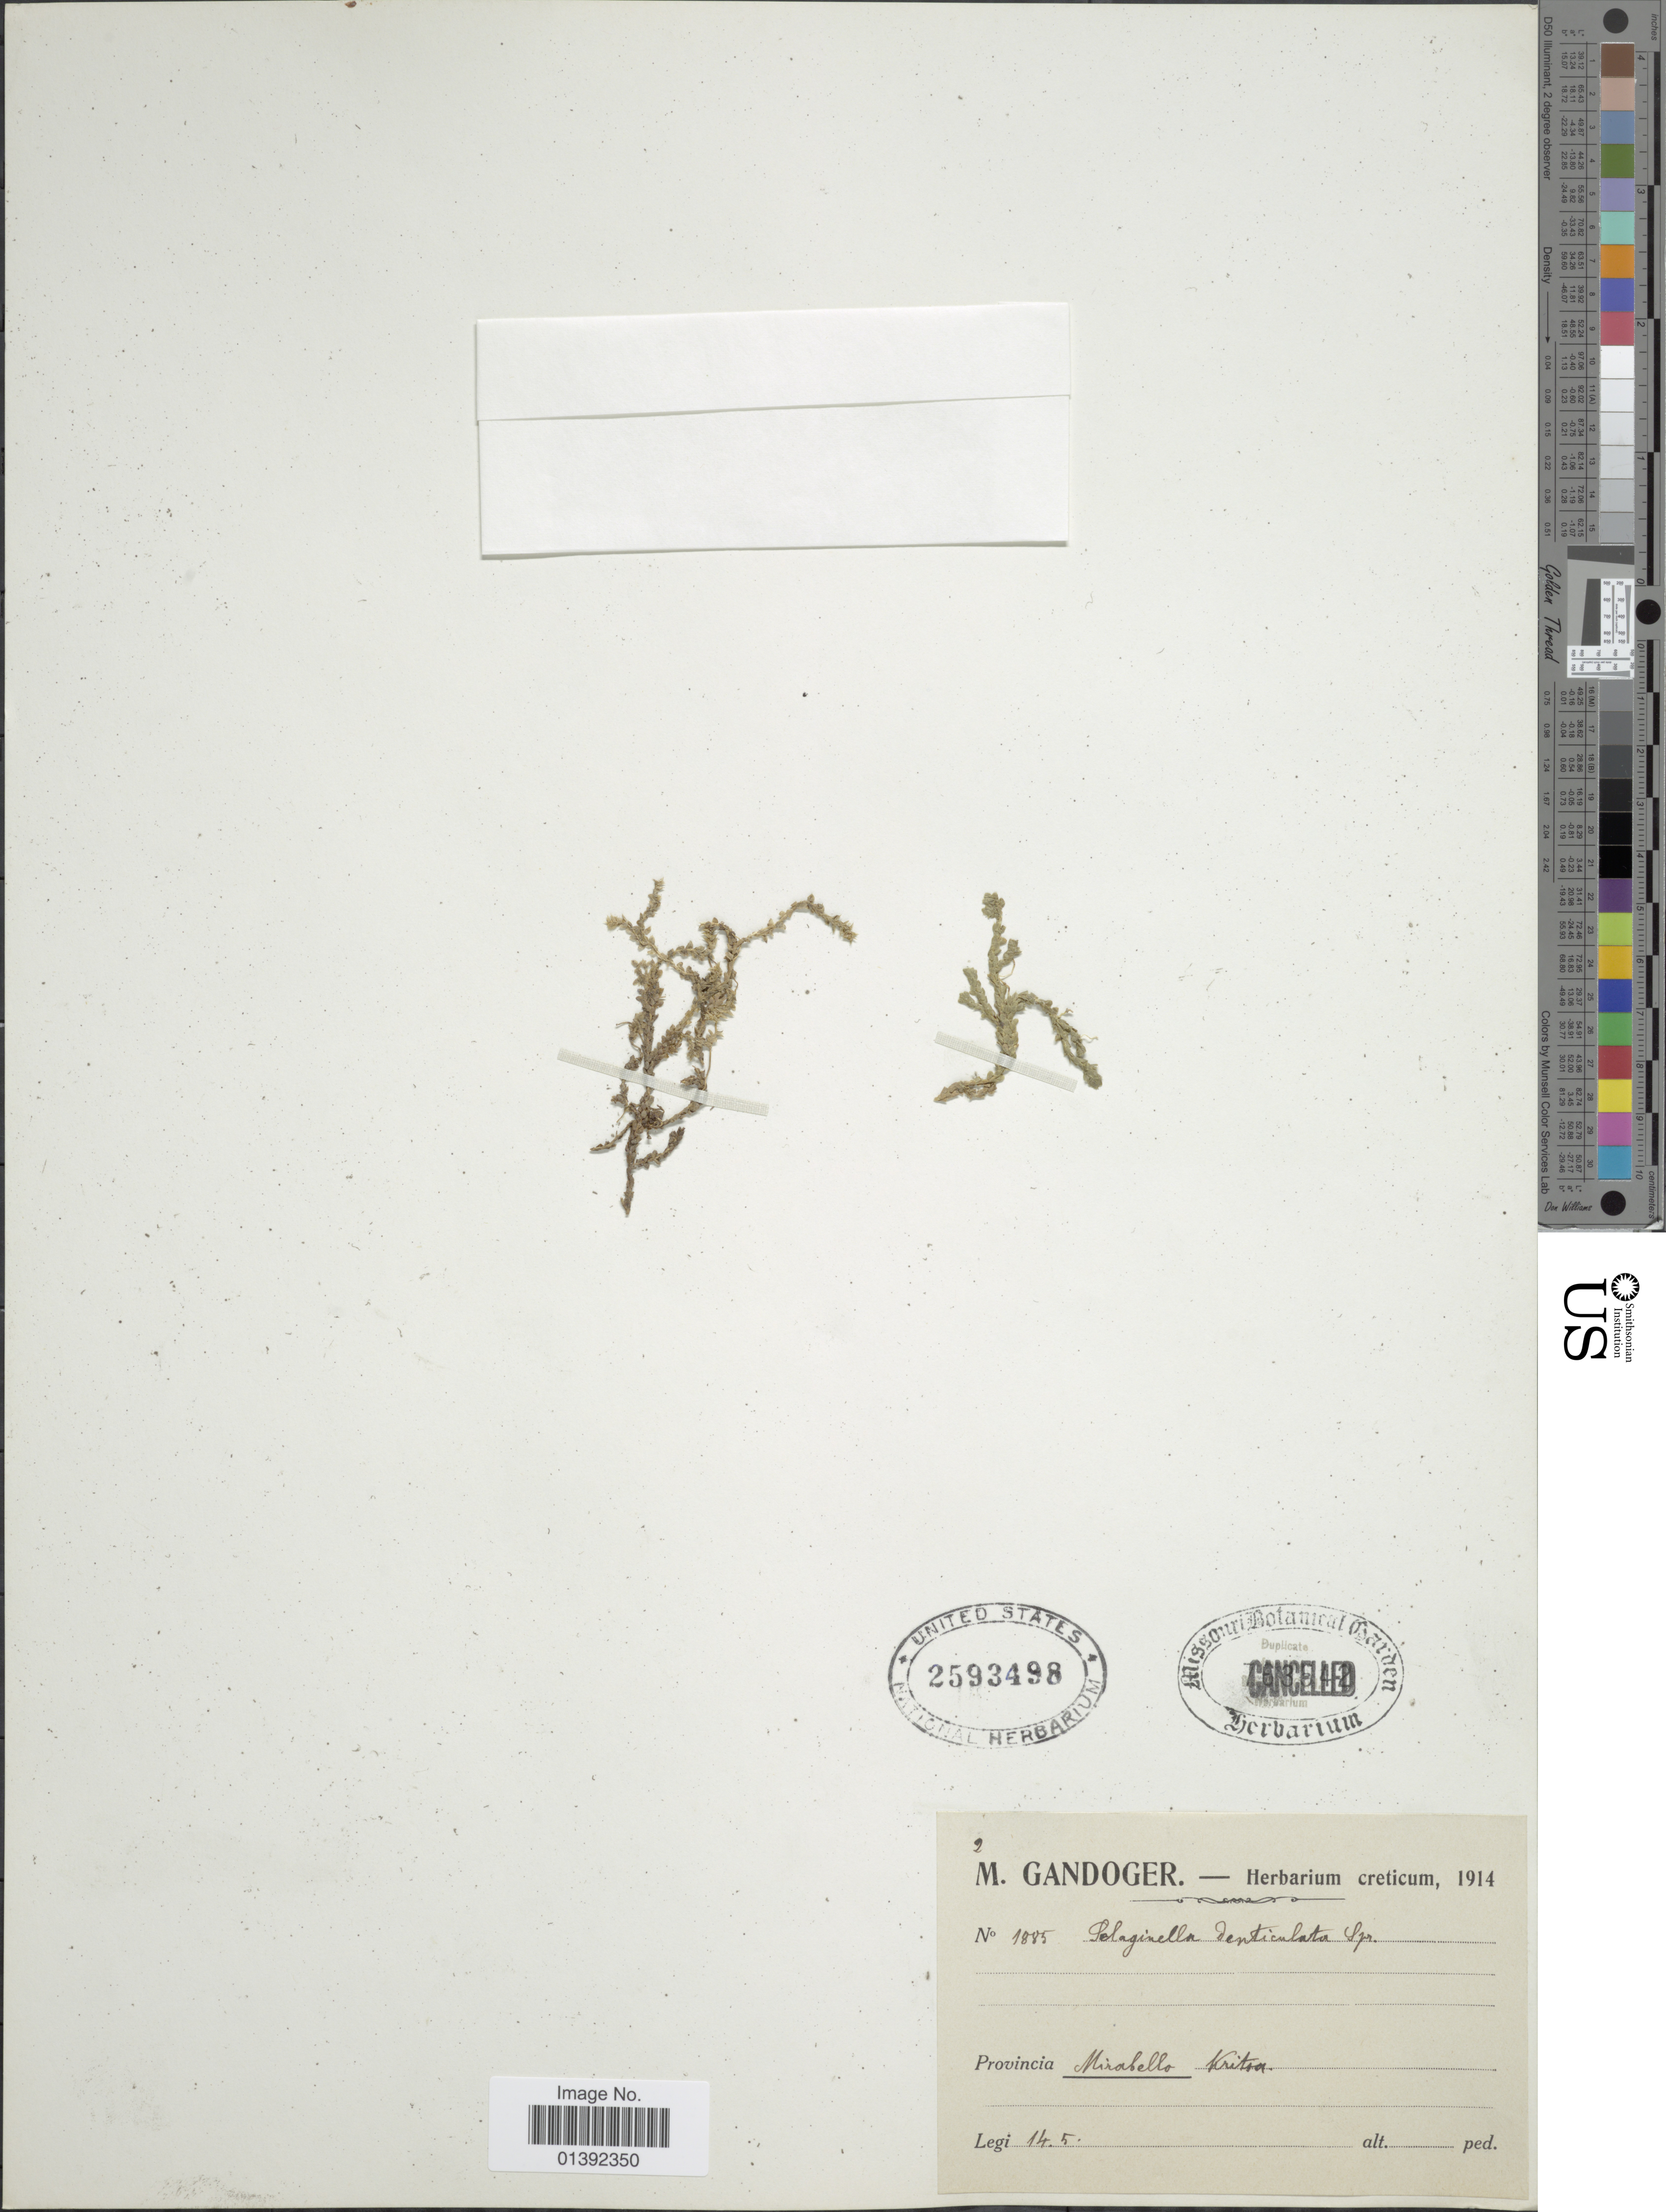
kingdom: Plantae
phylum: Tracheophyta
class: Lycopodiopsida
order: Selaginellales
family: Selaginellaceae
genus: Selaginella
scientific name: Selaginella denticulata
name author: (L.) Spring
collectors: M. Gandoger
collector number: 1885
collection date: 1914-05-14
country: Greece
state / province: Crete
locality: Provincia Mirabello, Kritsa.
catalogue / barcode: US 2593498